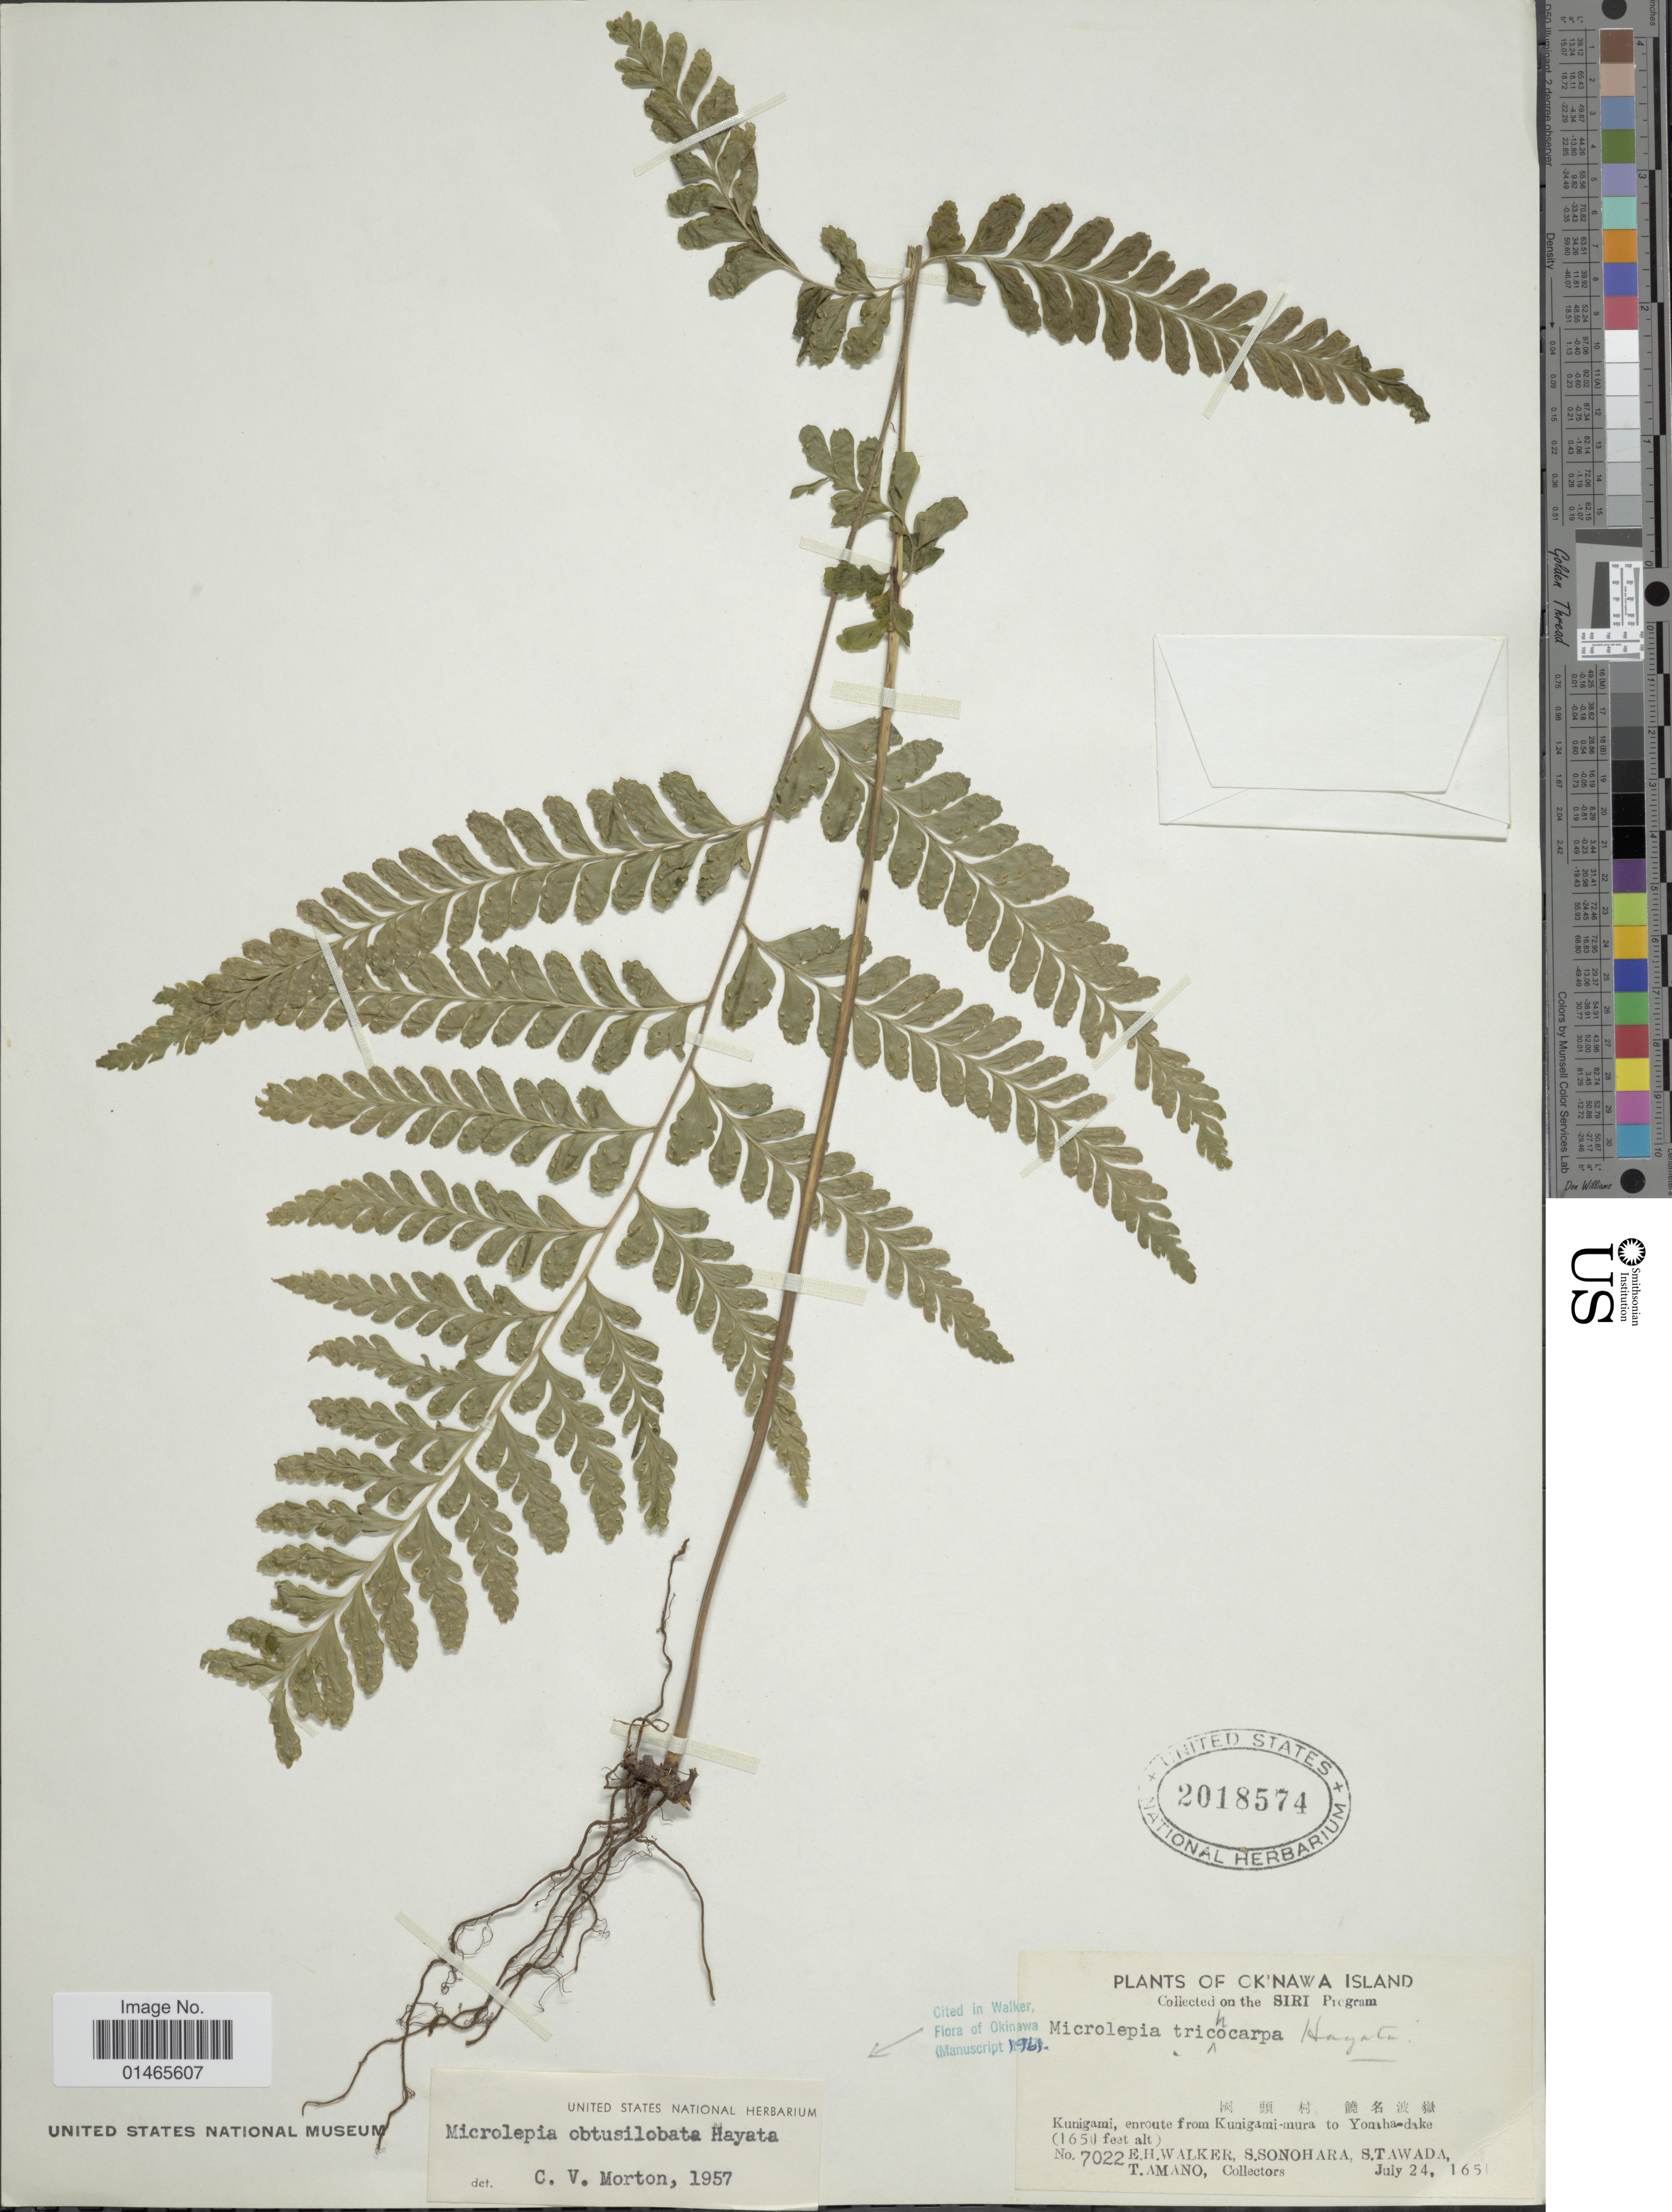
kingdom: Plantae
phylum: Tracheophyta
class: Polypodiopsida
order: Polypodiales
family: Dennstaedtiaceae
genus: Microlepia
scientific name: Microlepia obtusiloba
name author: Hayata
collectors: E. H. Walker, S. Sonohara, S. Awada & T. Amano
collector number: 7022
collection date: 1951-07-24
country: Japan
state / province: Okinawa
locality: Okinawa Island, Kungigami, enroute from Kunigami-mura to Yonaha-dake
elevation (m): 503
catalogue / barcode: US 2018574